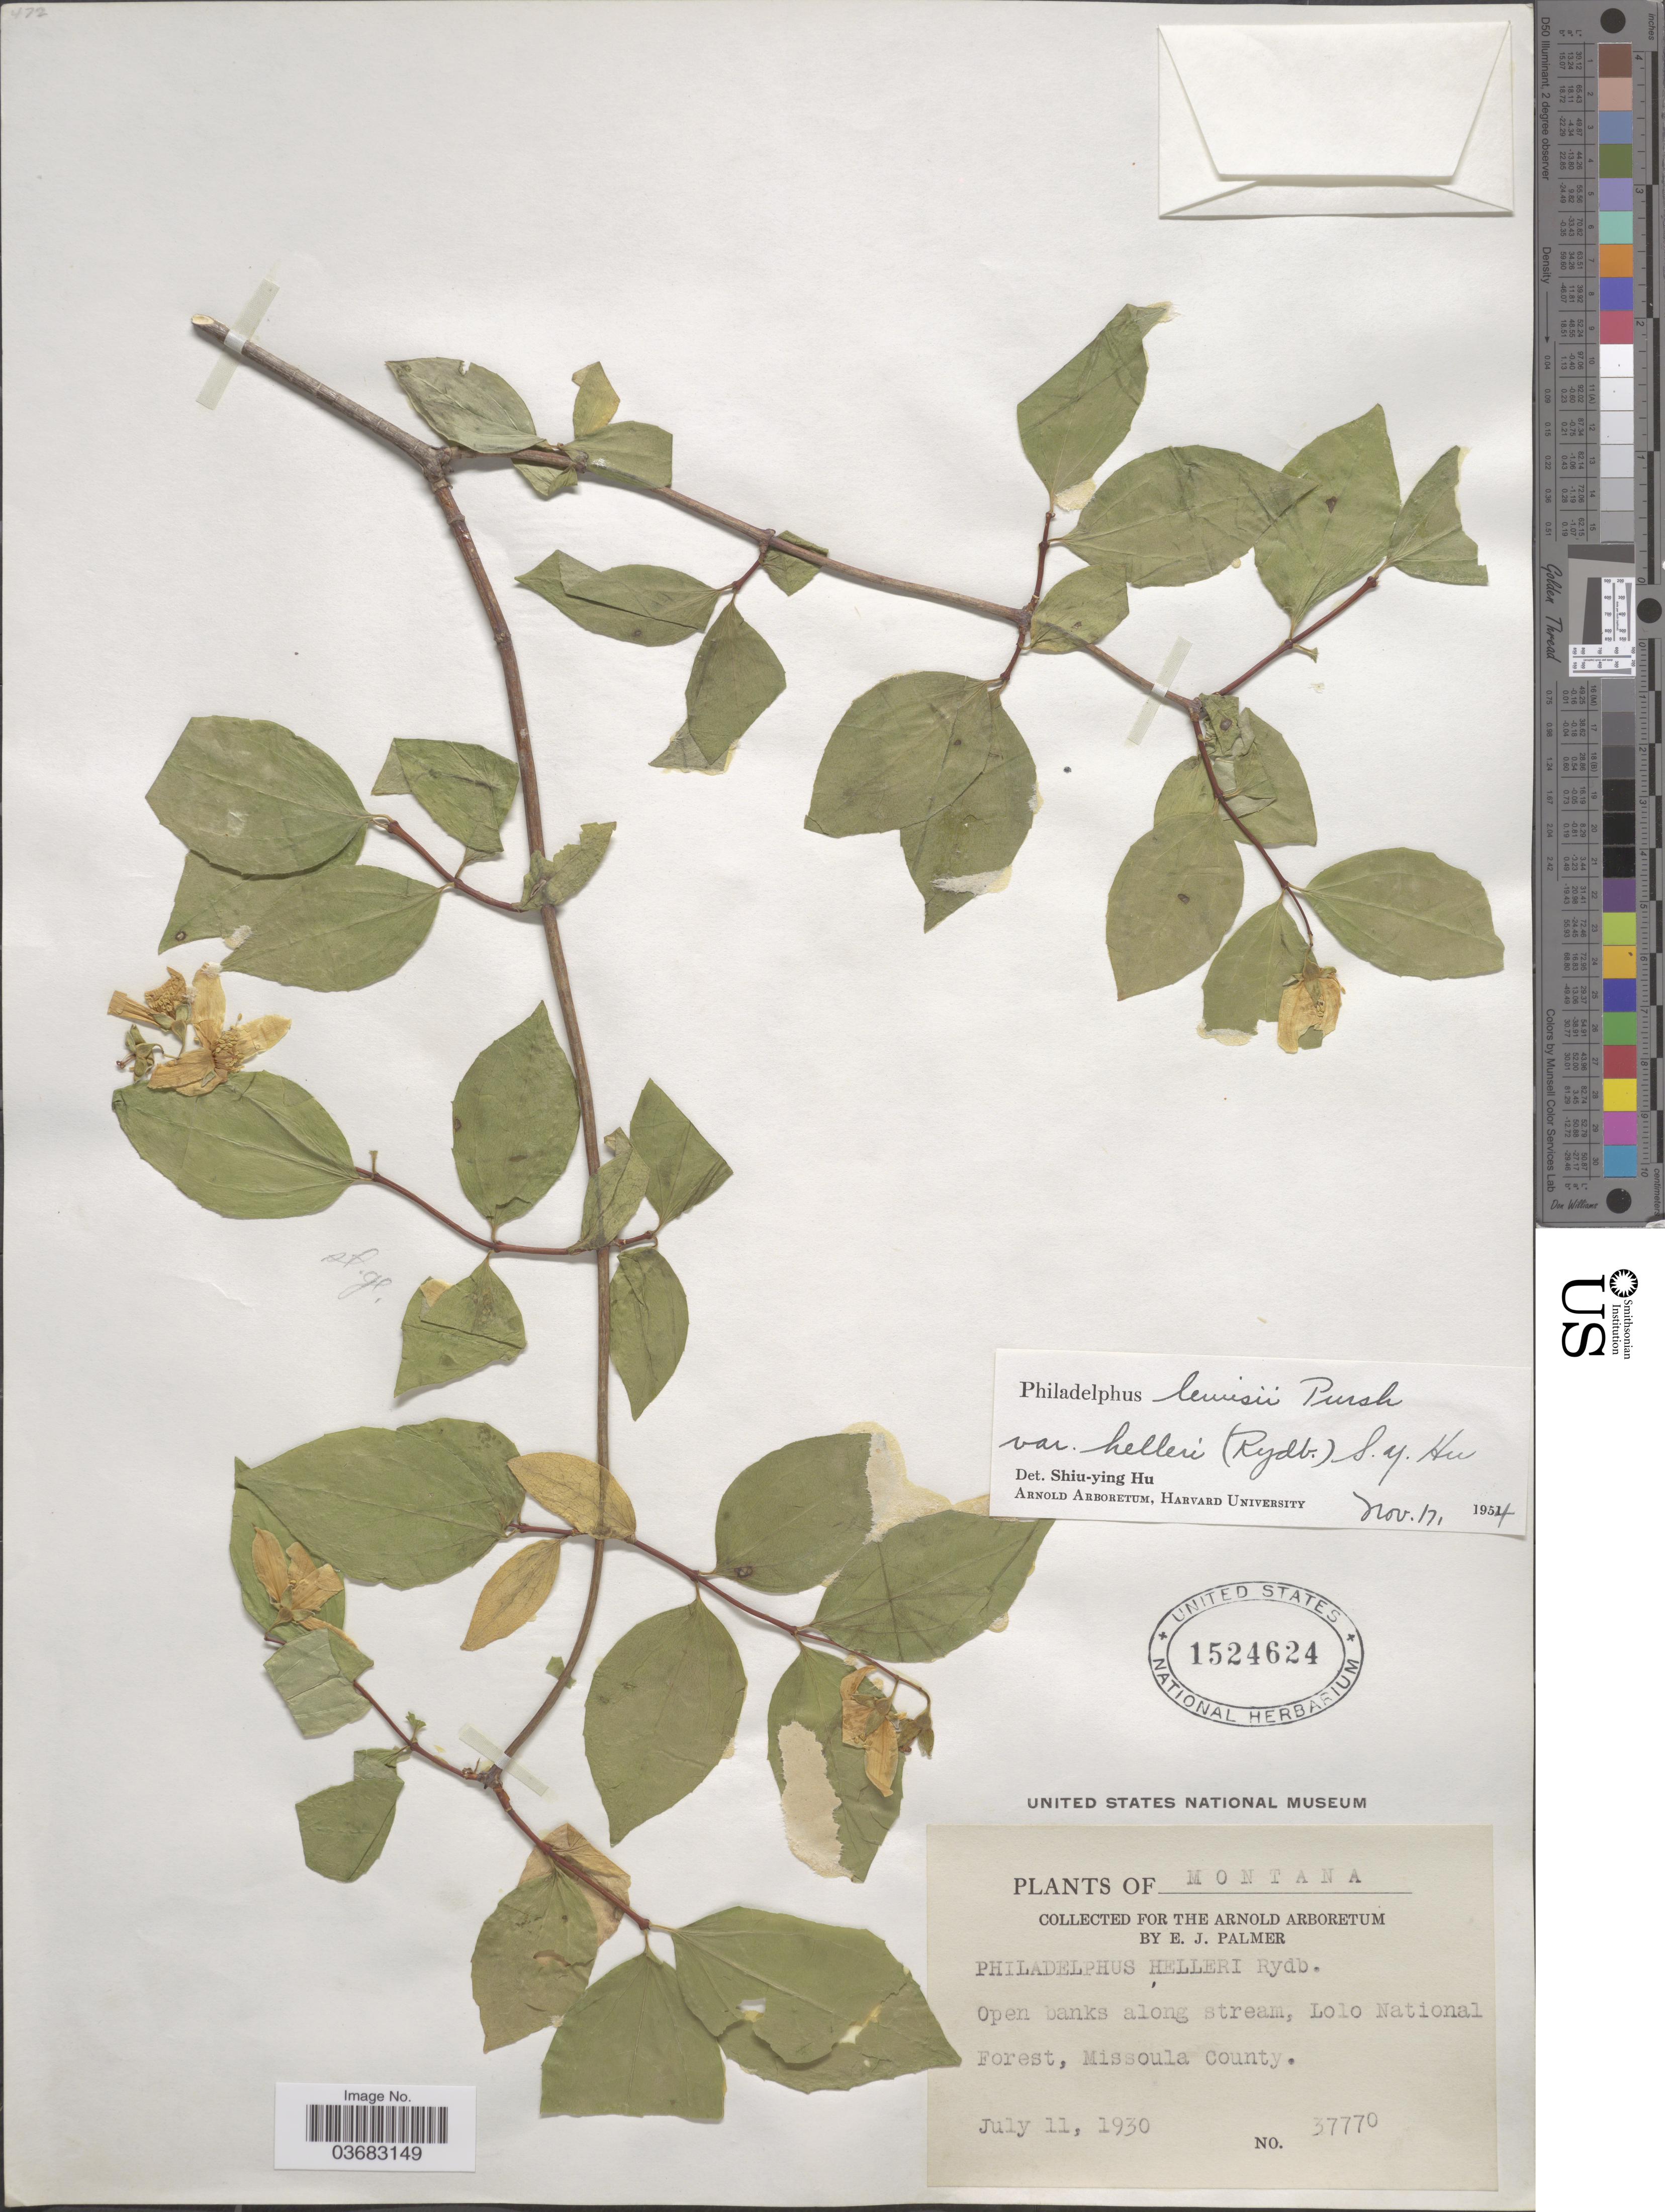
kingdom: Plantae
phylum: Tracheophyta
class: Magnoliopsida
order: Cornales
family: Hydrangeaceae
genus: Philadelphus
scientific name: Philadelphus lewisii var. helleri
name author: (Rydb.) S.Y. Hu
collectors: E. J. Palmer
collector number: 37770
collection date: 1930-07-11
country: United States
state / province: Montana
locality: Open banks along stream, Lolo National Forest, Missoula County.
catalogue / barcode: US 1524624